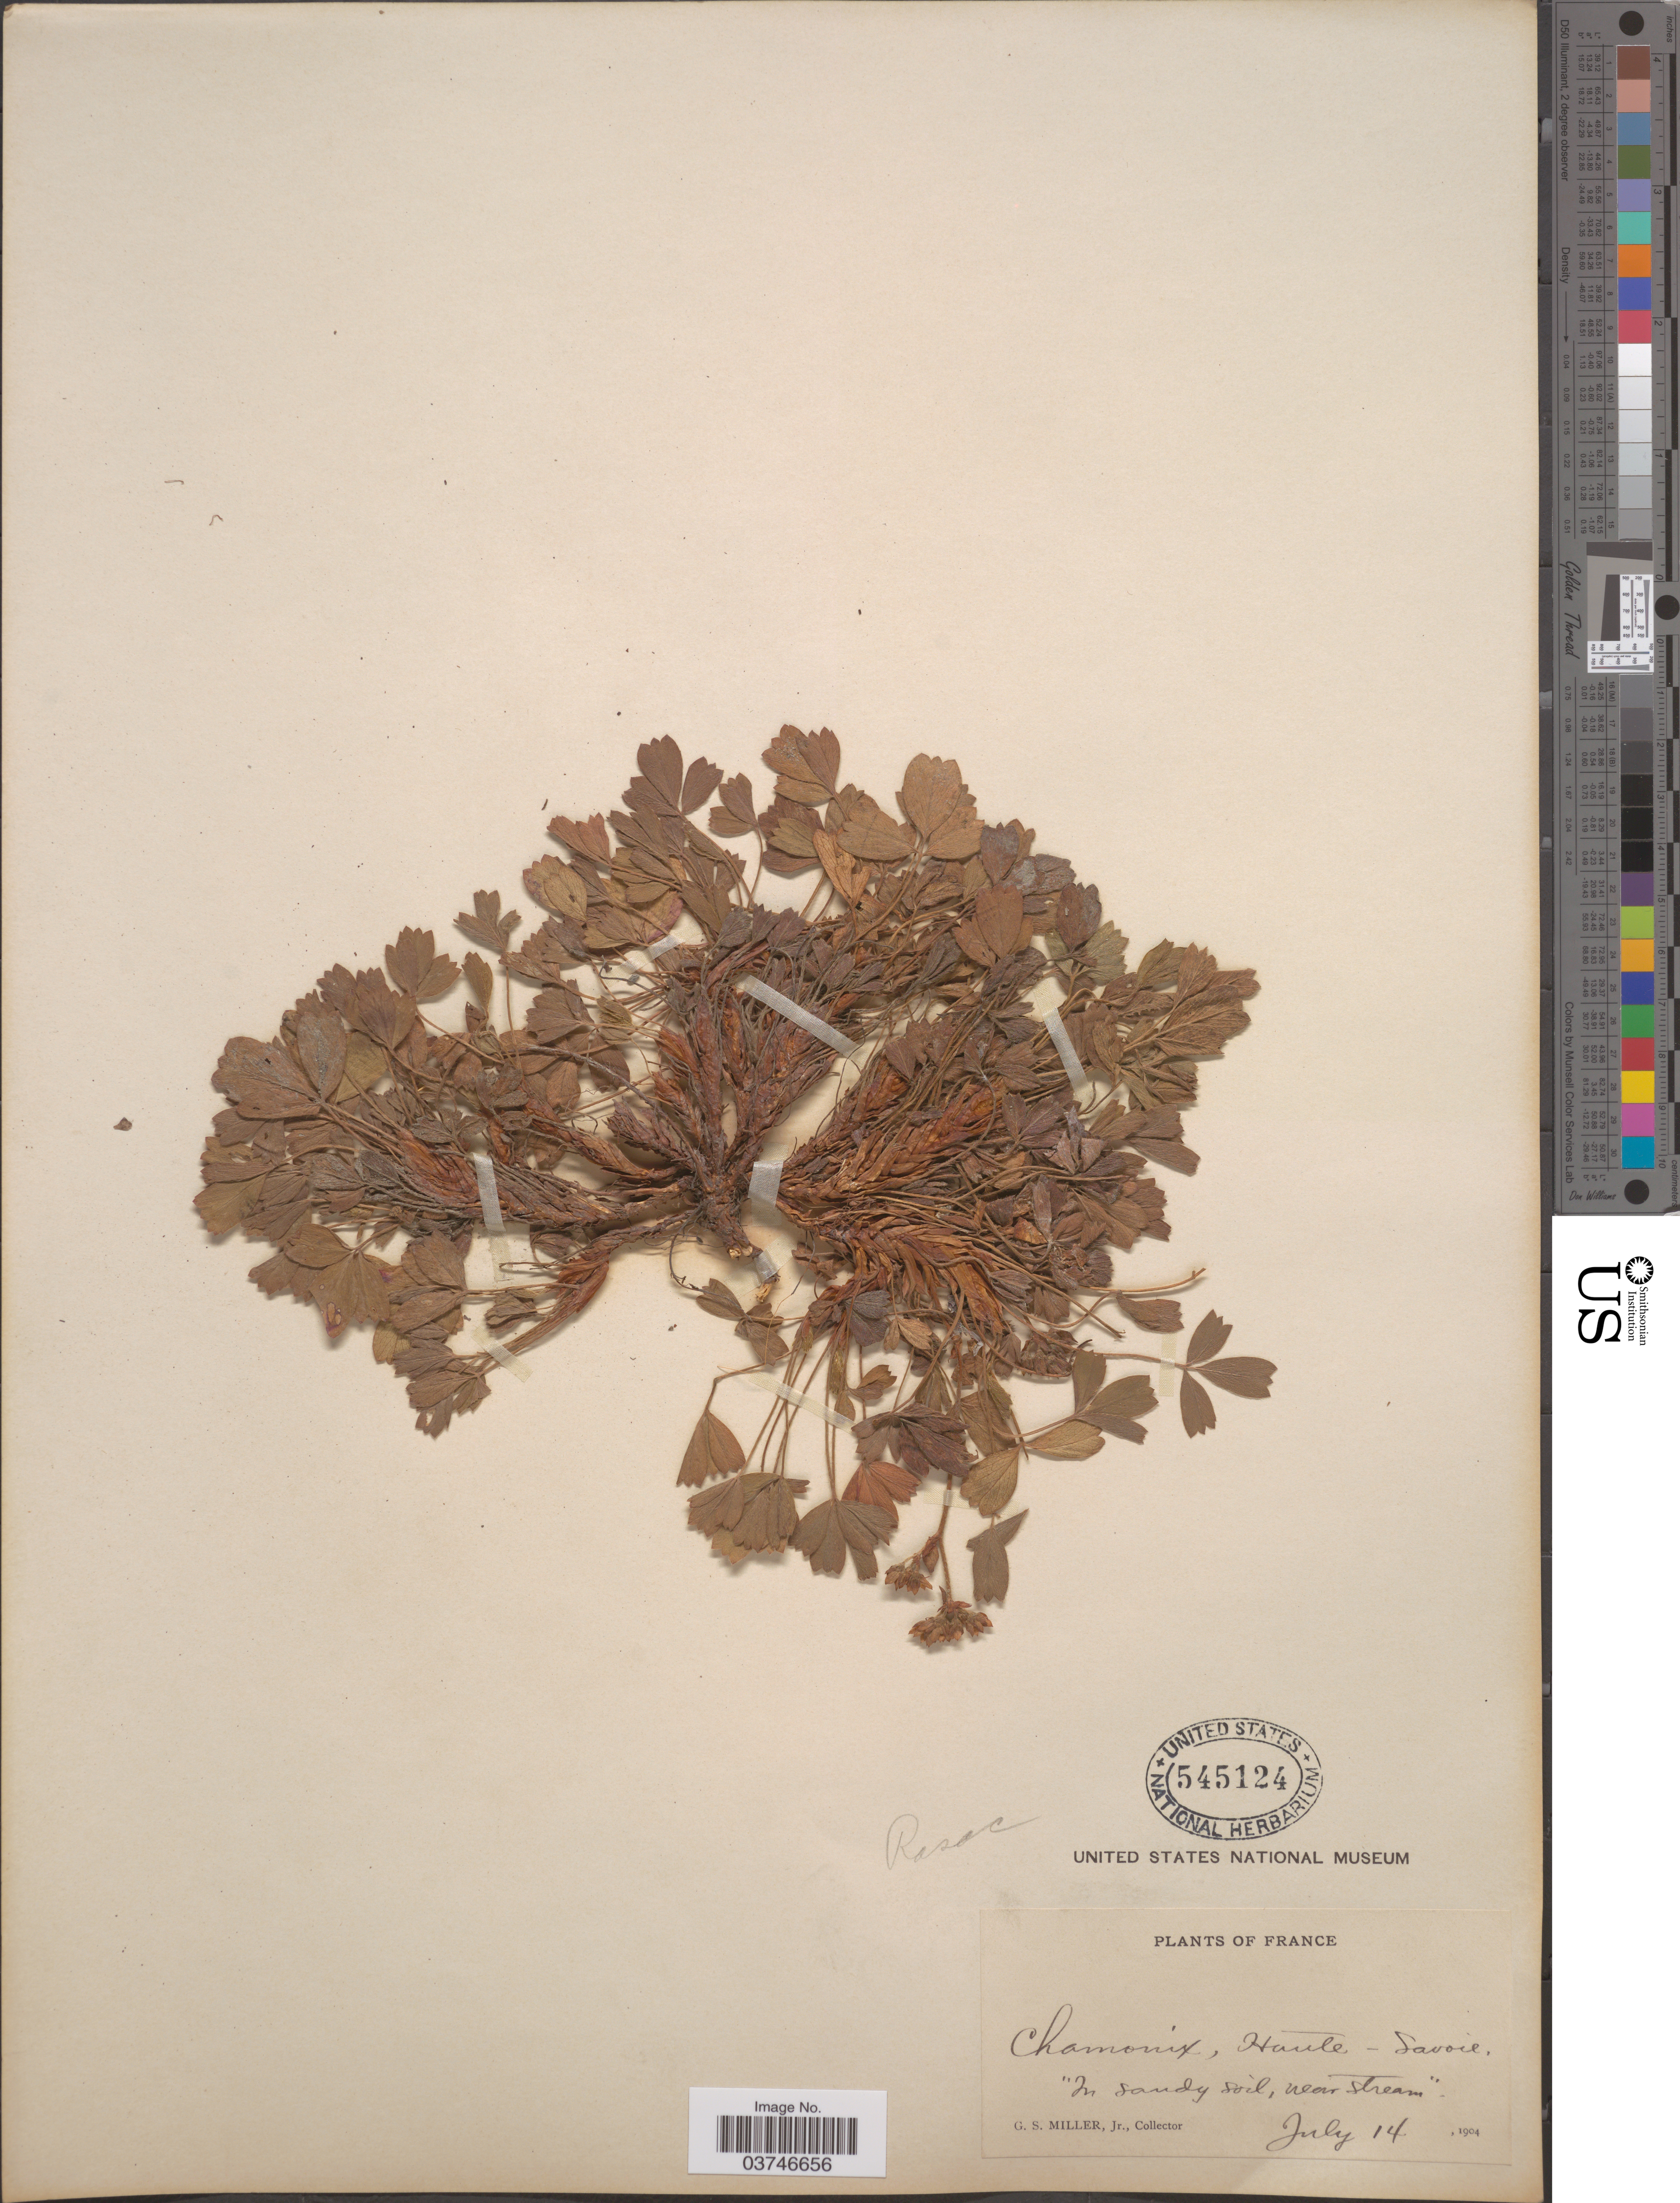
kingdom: Plantae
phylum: Tracheophyta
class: Magnoliopsida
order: Rosales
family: Rosaceae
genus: Sibbaldia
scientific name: Sibbaldia procumbens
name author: L.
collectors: G. S. Miller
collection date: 1904-07-14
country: France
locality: Chamonix, Haute-Savoie.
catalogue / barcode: US 545124